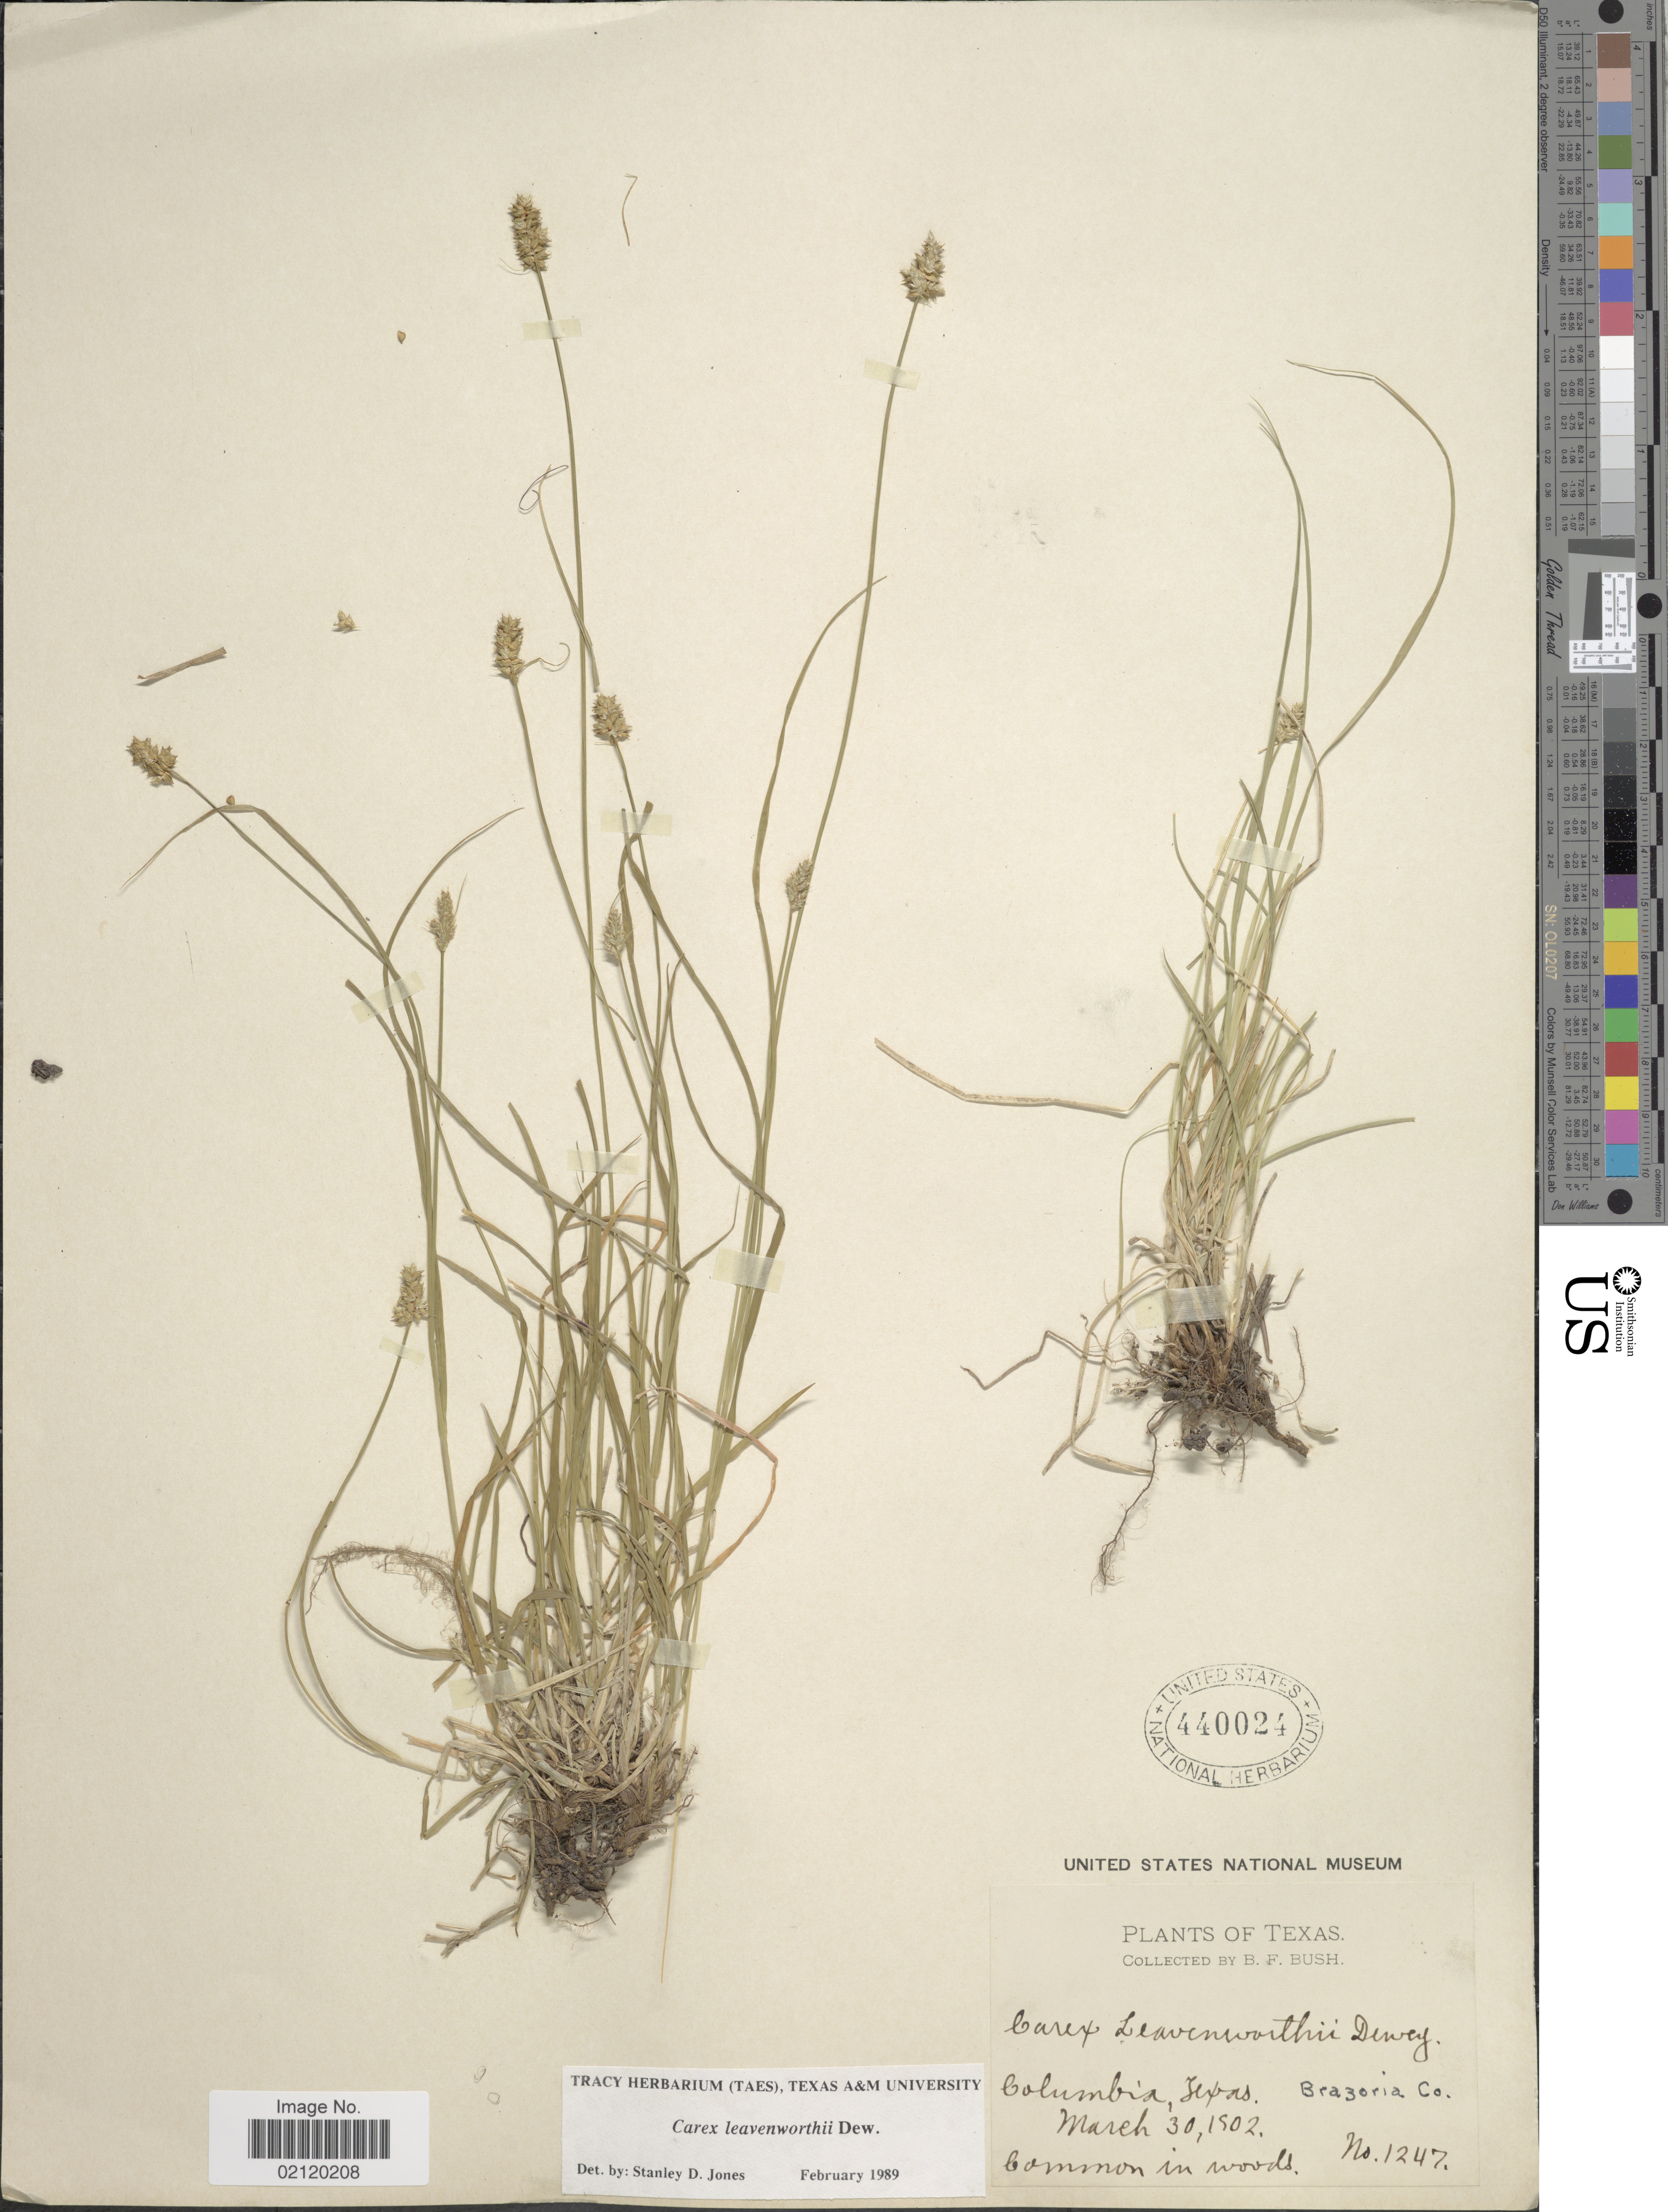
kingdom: Plantae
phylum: Tracheophyta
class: Liliopsida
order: Poales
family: Cyperaceae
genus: Carex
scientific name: Carex leavenworthii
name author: Dewey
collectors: B. F. Bush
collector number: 1247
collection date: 1902-03-30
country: United States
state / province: Texas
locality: Columbia, Brazoria Co.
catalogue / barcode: US 440024